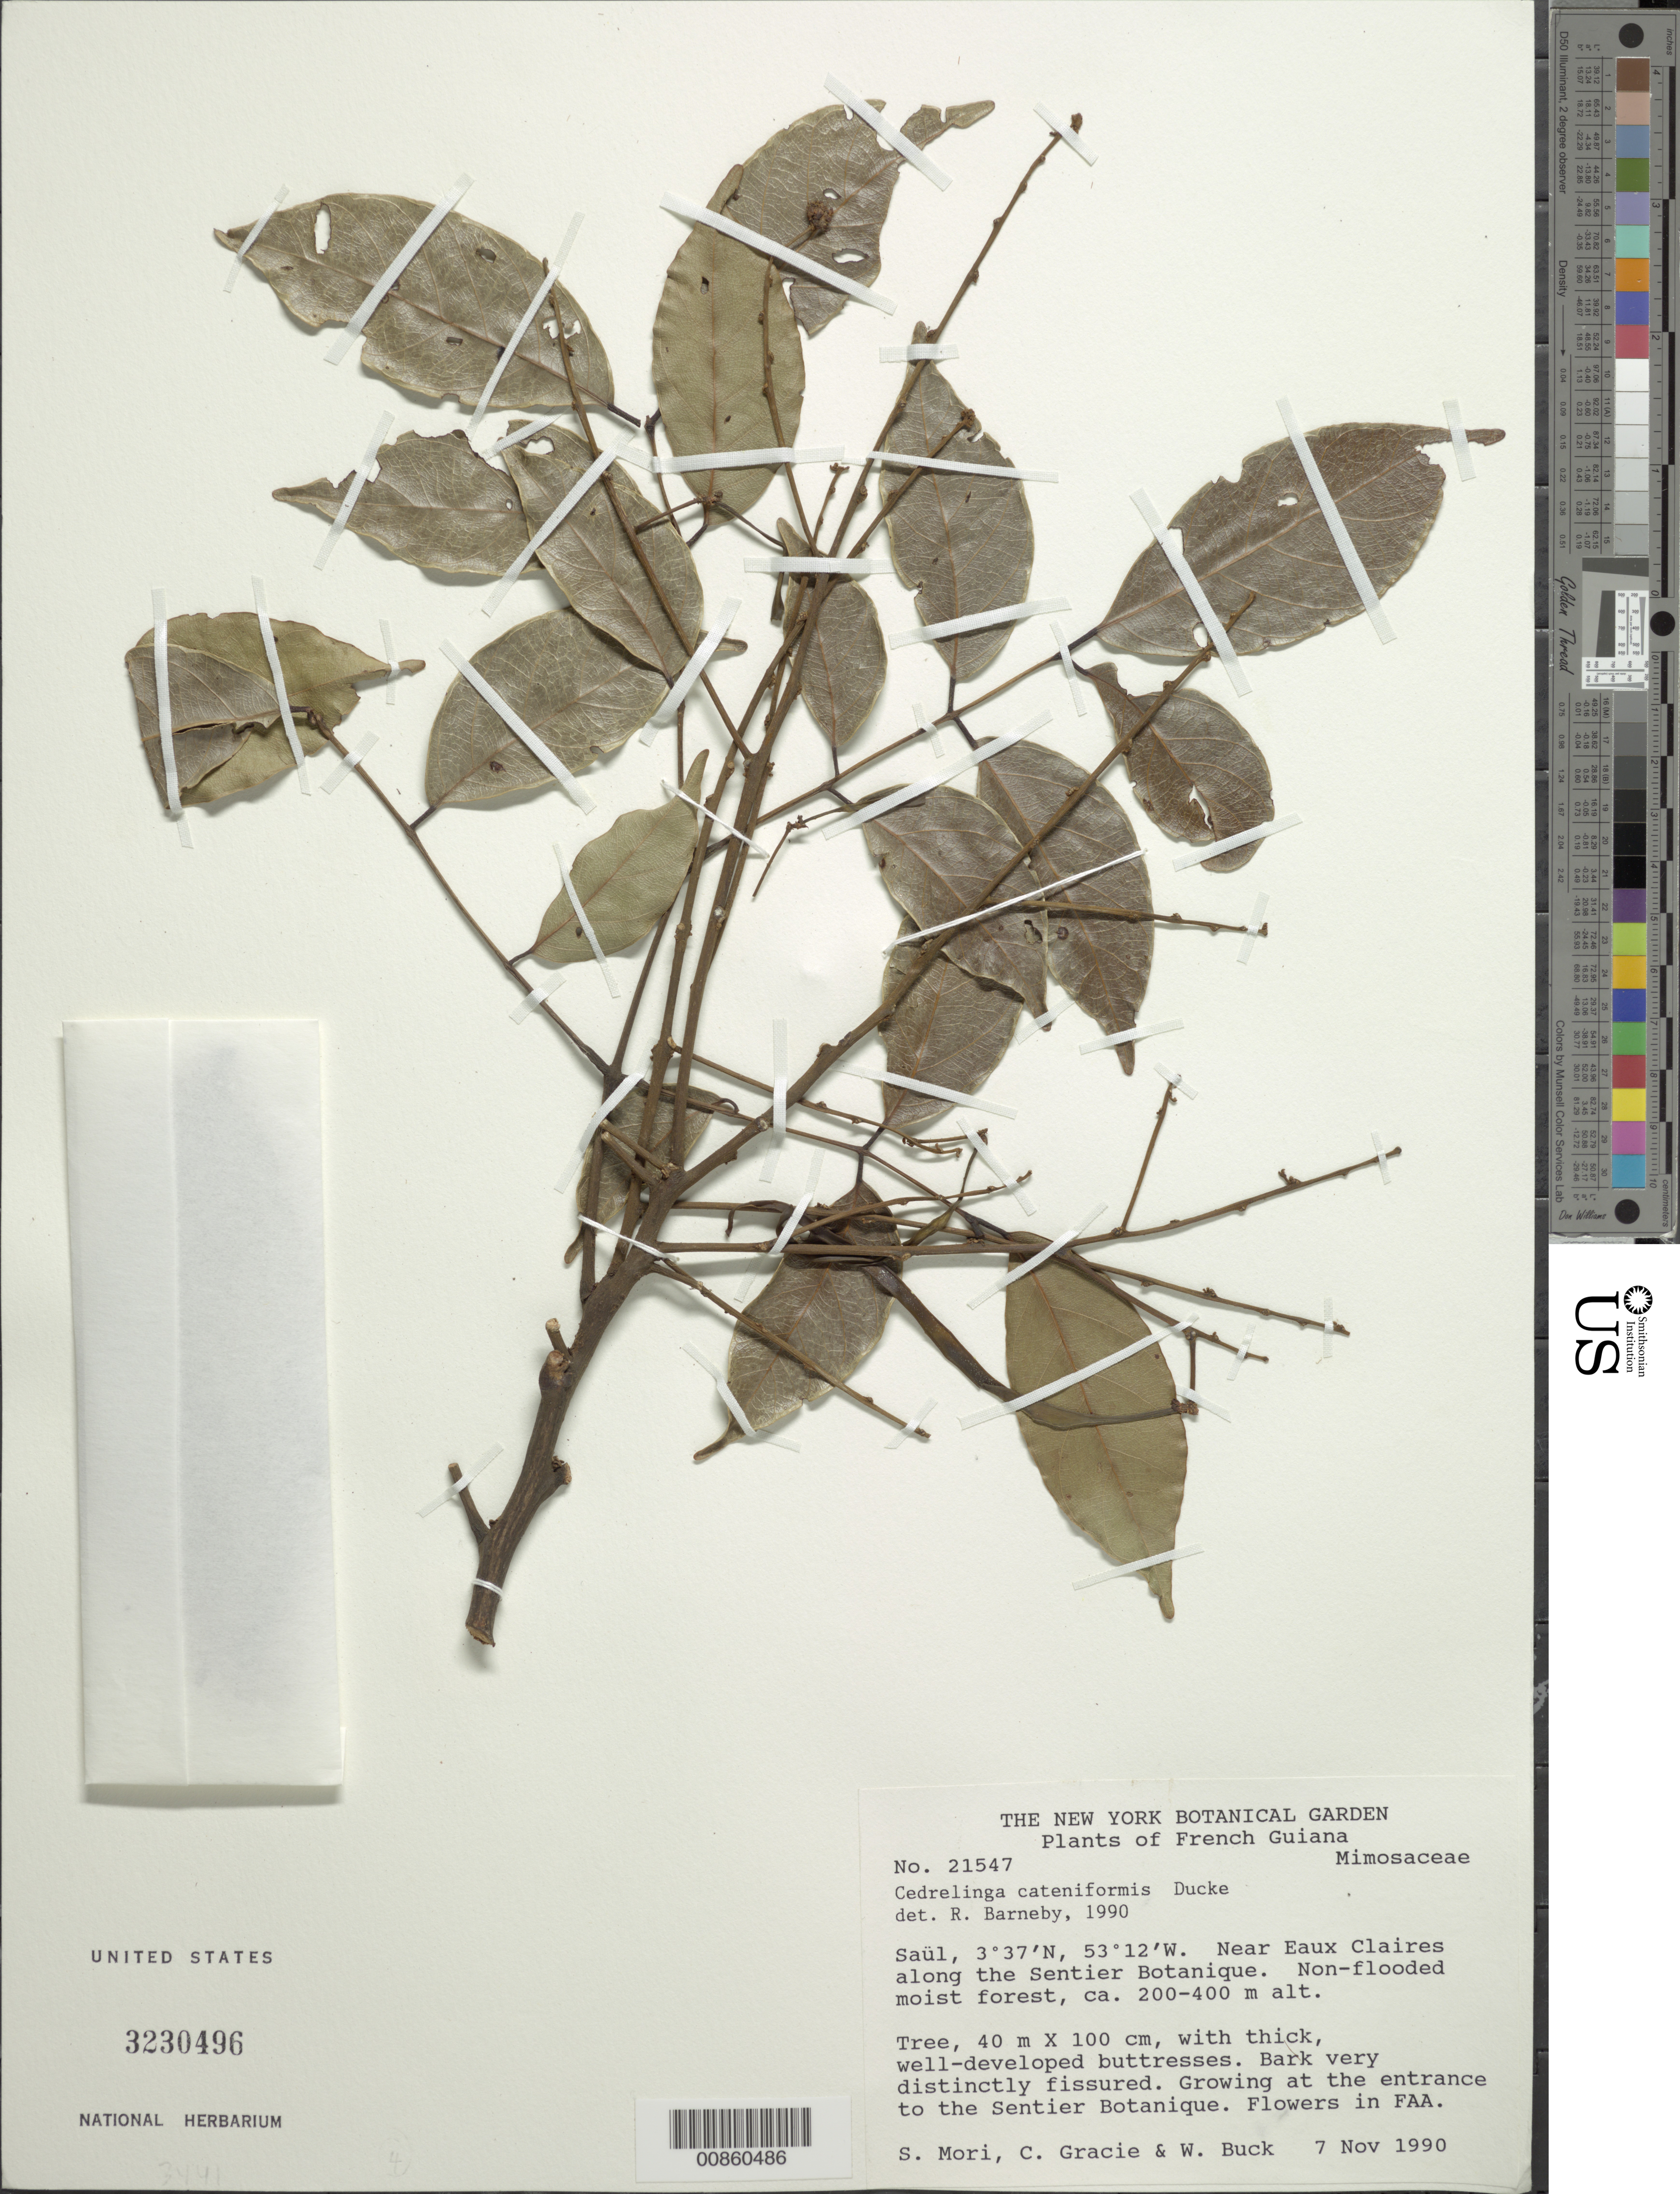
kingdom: Plantae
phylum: Tracheophyta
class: Magnoliopsida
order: Fabales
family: Fabaceae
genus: Cedrelinga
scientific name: Cedrelinga catenaeformis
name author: (Ducke) Ducke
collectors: S. Mori et al.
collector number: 21547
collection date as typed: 7-Nov-90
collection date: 1990-11-07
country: French Guiana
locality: Saül, near Eaux Claires along Sentier Botanique; entrance to the Sentier Botanique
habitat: Non-flooded moist forest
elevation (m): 200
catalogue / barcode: US 3230496